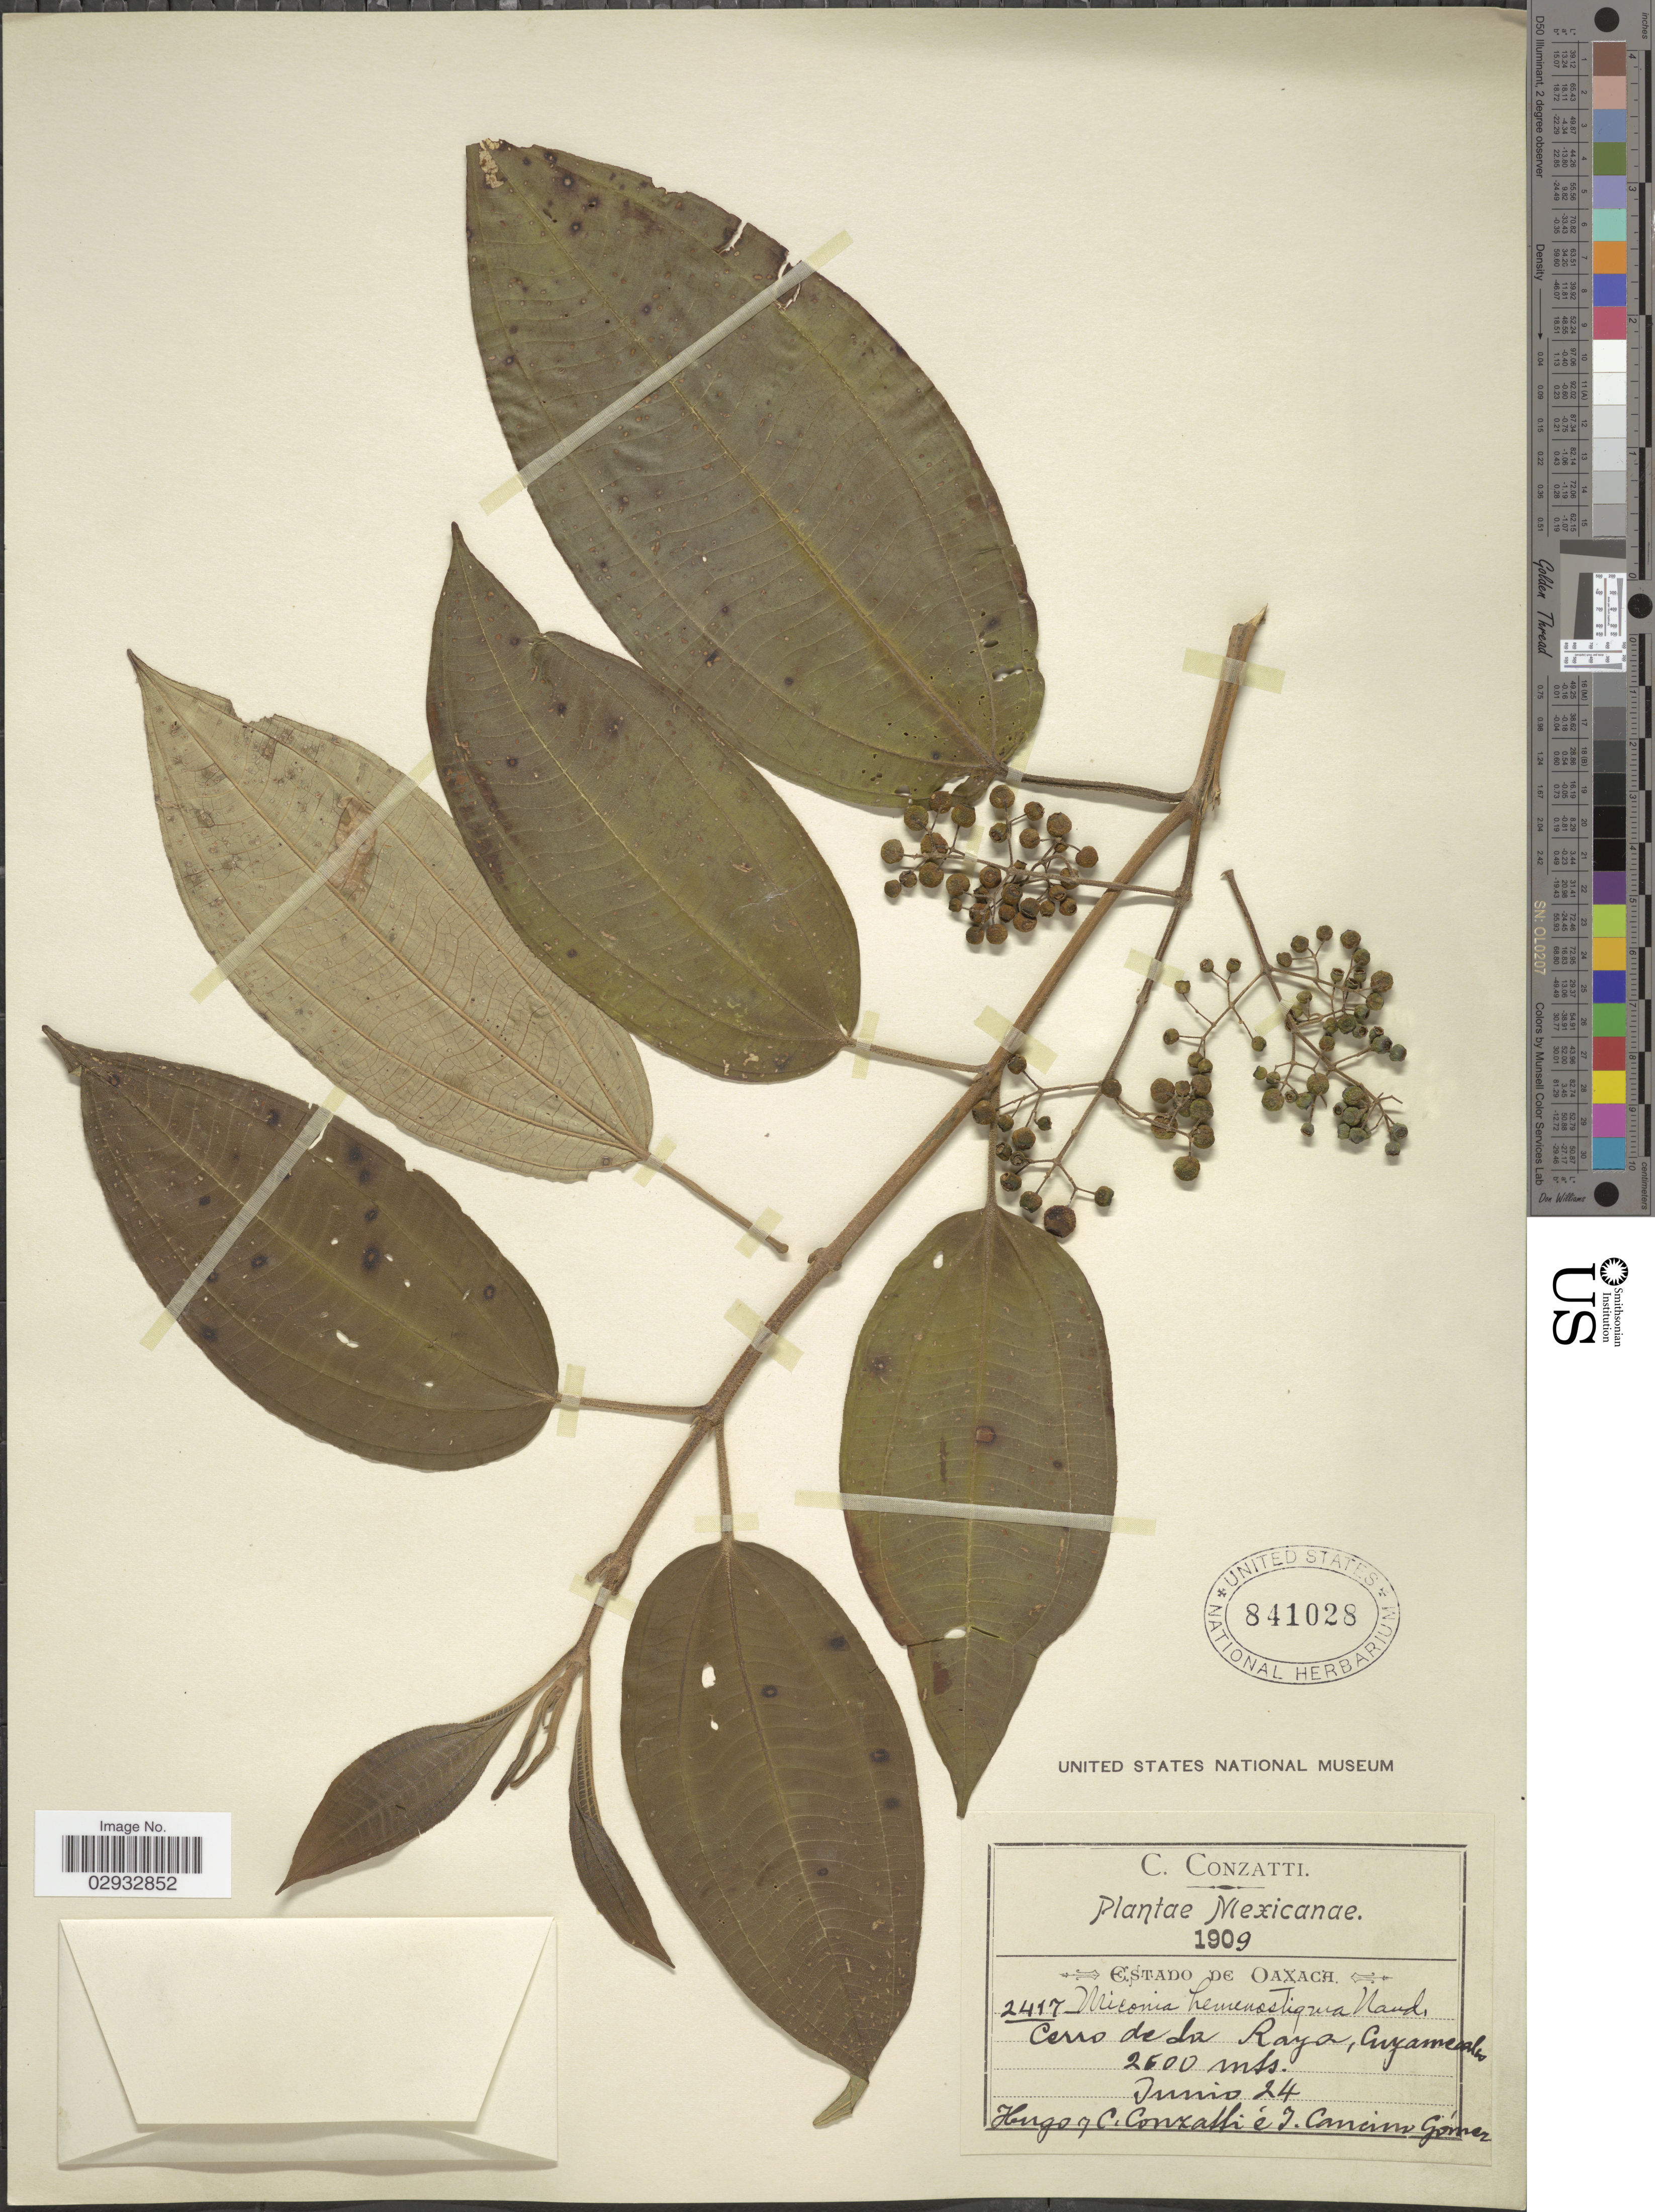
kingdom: Plantae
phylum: Tracheophyta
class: Magnoliopsida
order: Myrtales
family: Melastomataceae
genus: Miconia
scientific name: Miconia hemenostigma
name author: Naudin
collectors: H. Conzatti, C. Conzatti & Cancino Gómez, I.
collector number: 2417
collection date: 1909-06-24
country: Mexico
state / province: Oaxaca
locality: Cerro de la Raya, Cuyamecalco.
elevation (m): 2500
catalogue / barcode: US 841028